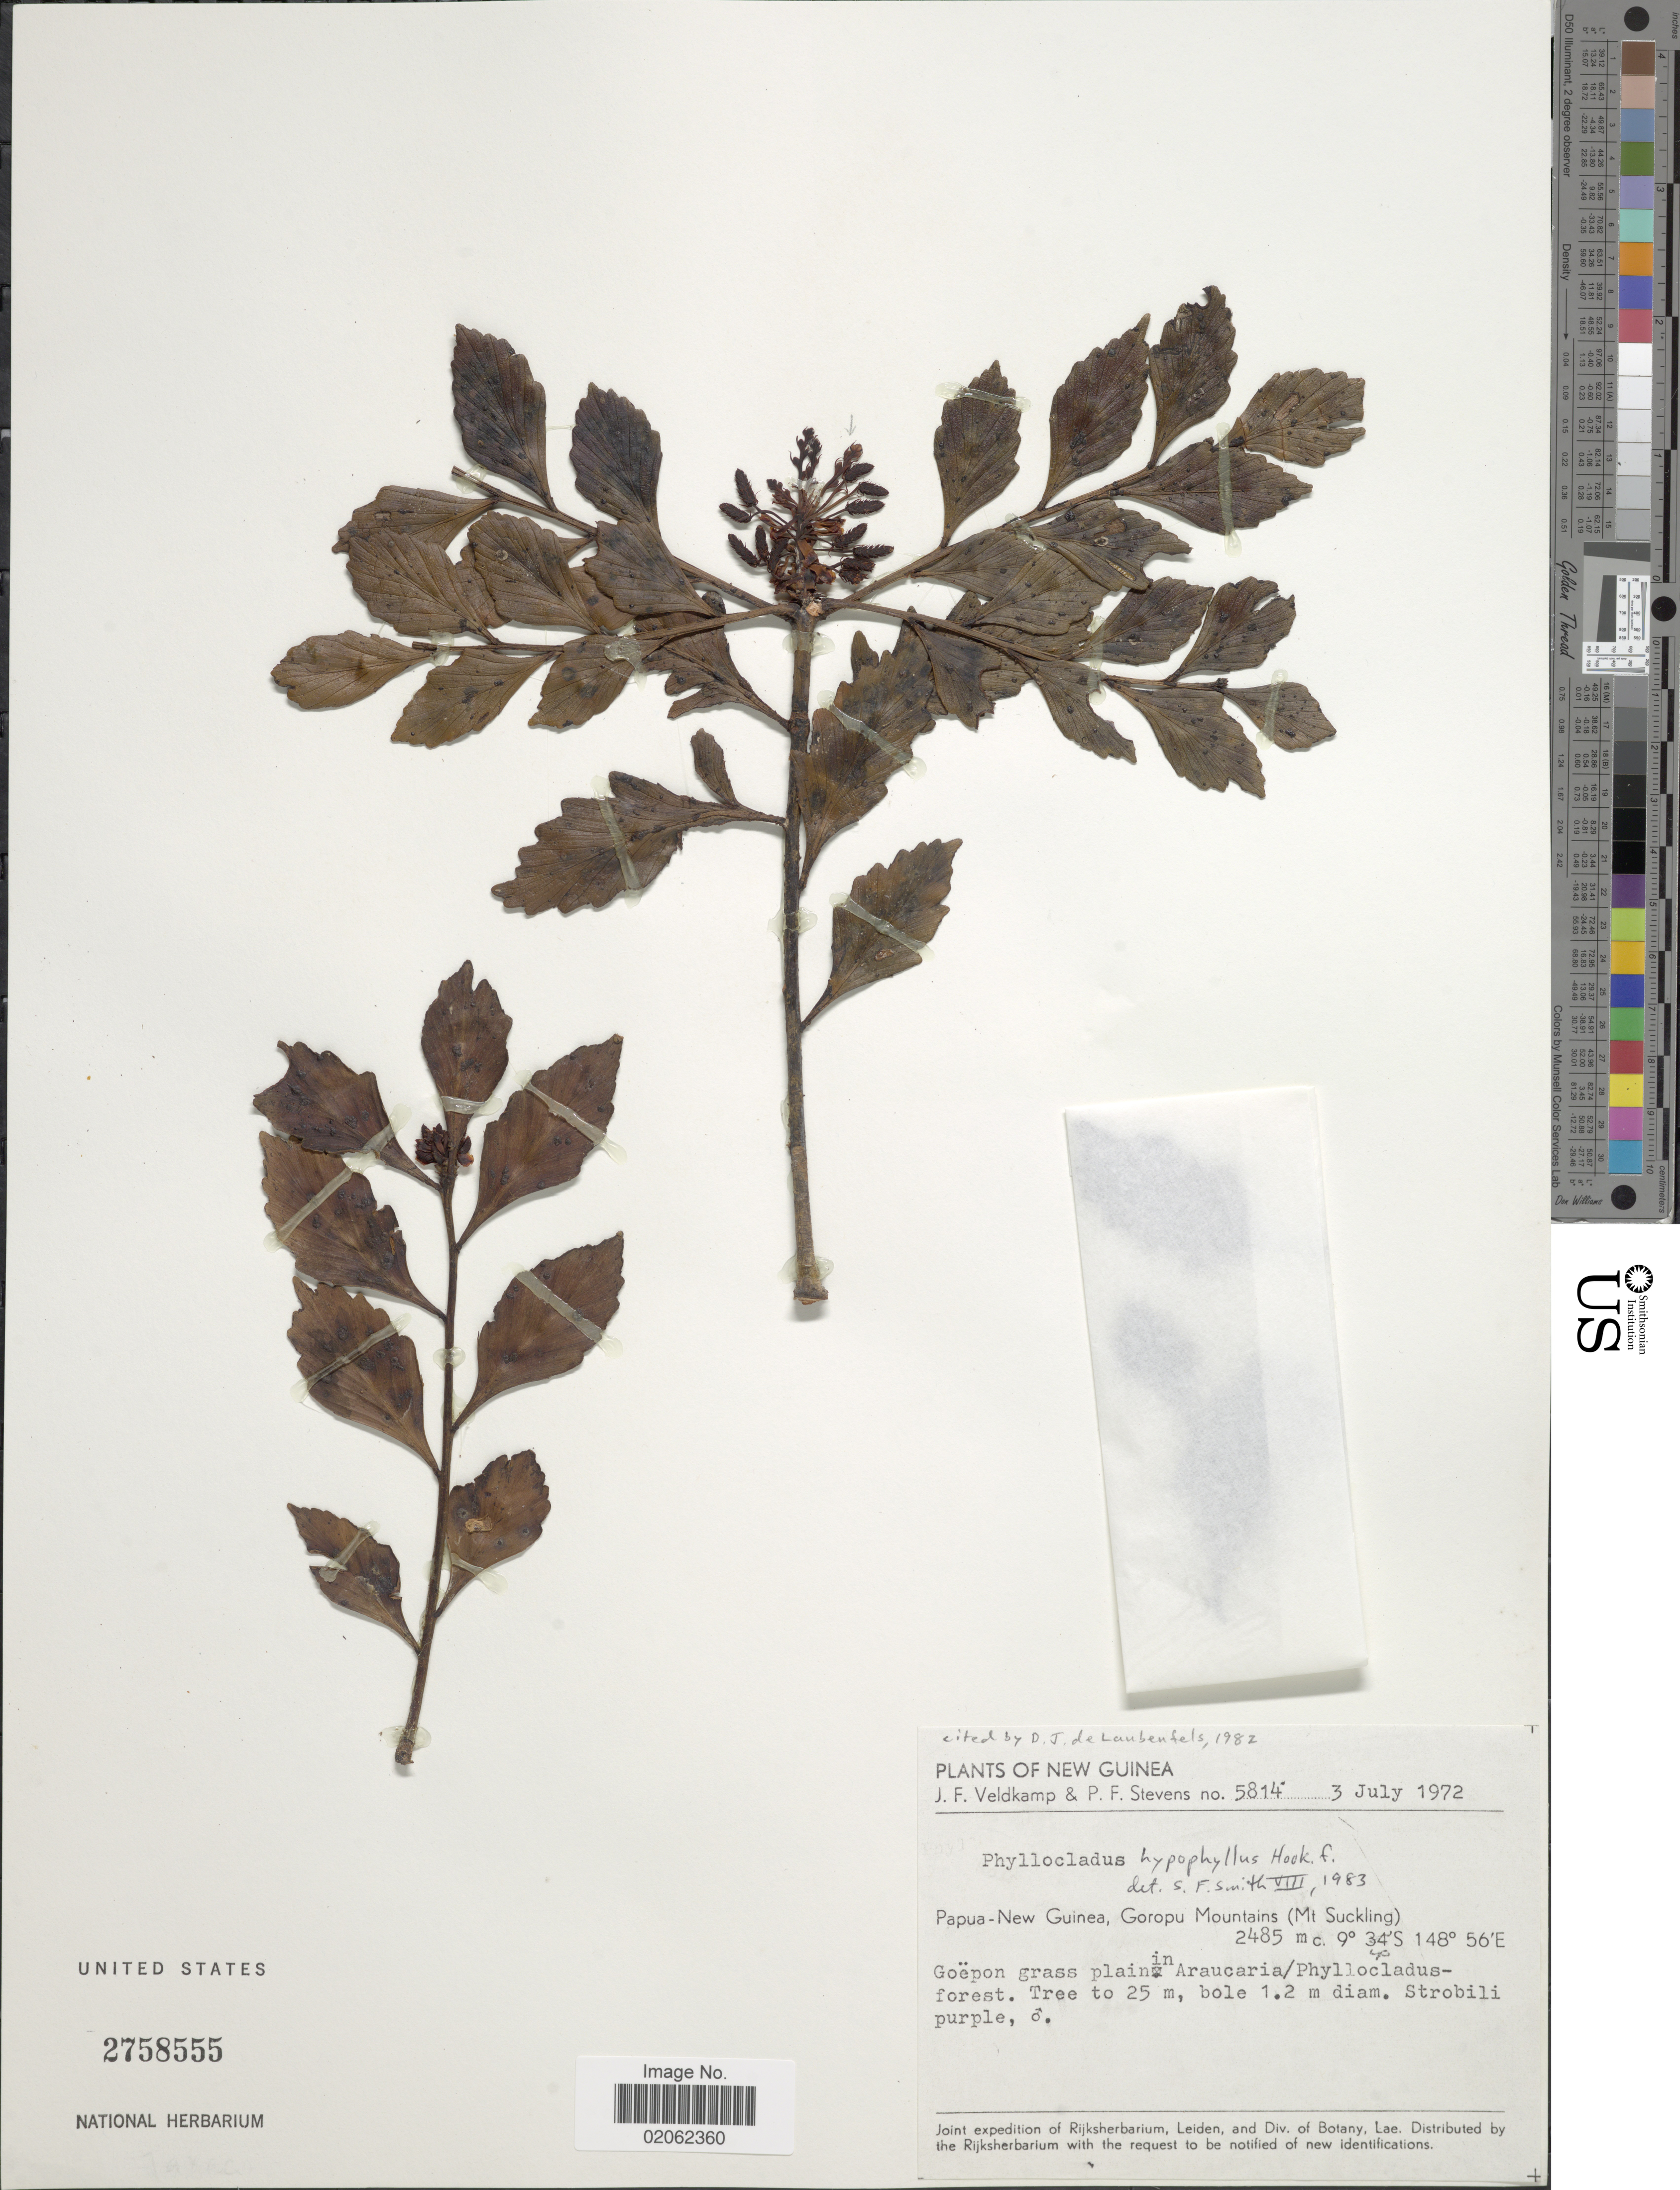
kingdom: Plantae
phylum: Tracheophyta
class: Pinopsida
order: Pinales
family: Phyllocladaceae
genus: Phyllocladus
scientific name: Phyllocladus hypophyllus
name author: Hook. f.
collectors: J. F. Veldkamp & P. F. Stevens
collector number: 5814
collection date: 1972-07-03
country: Papua New Guinea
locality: New Guinea, Goropu Mountains (Mt Suckling)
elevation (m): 2485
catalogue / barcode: US 2758555